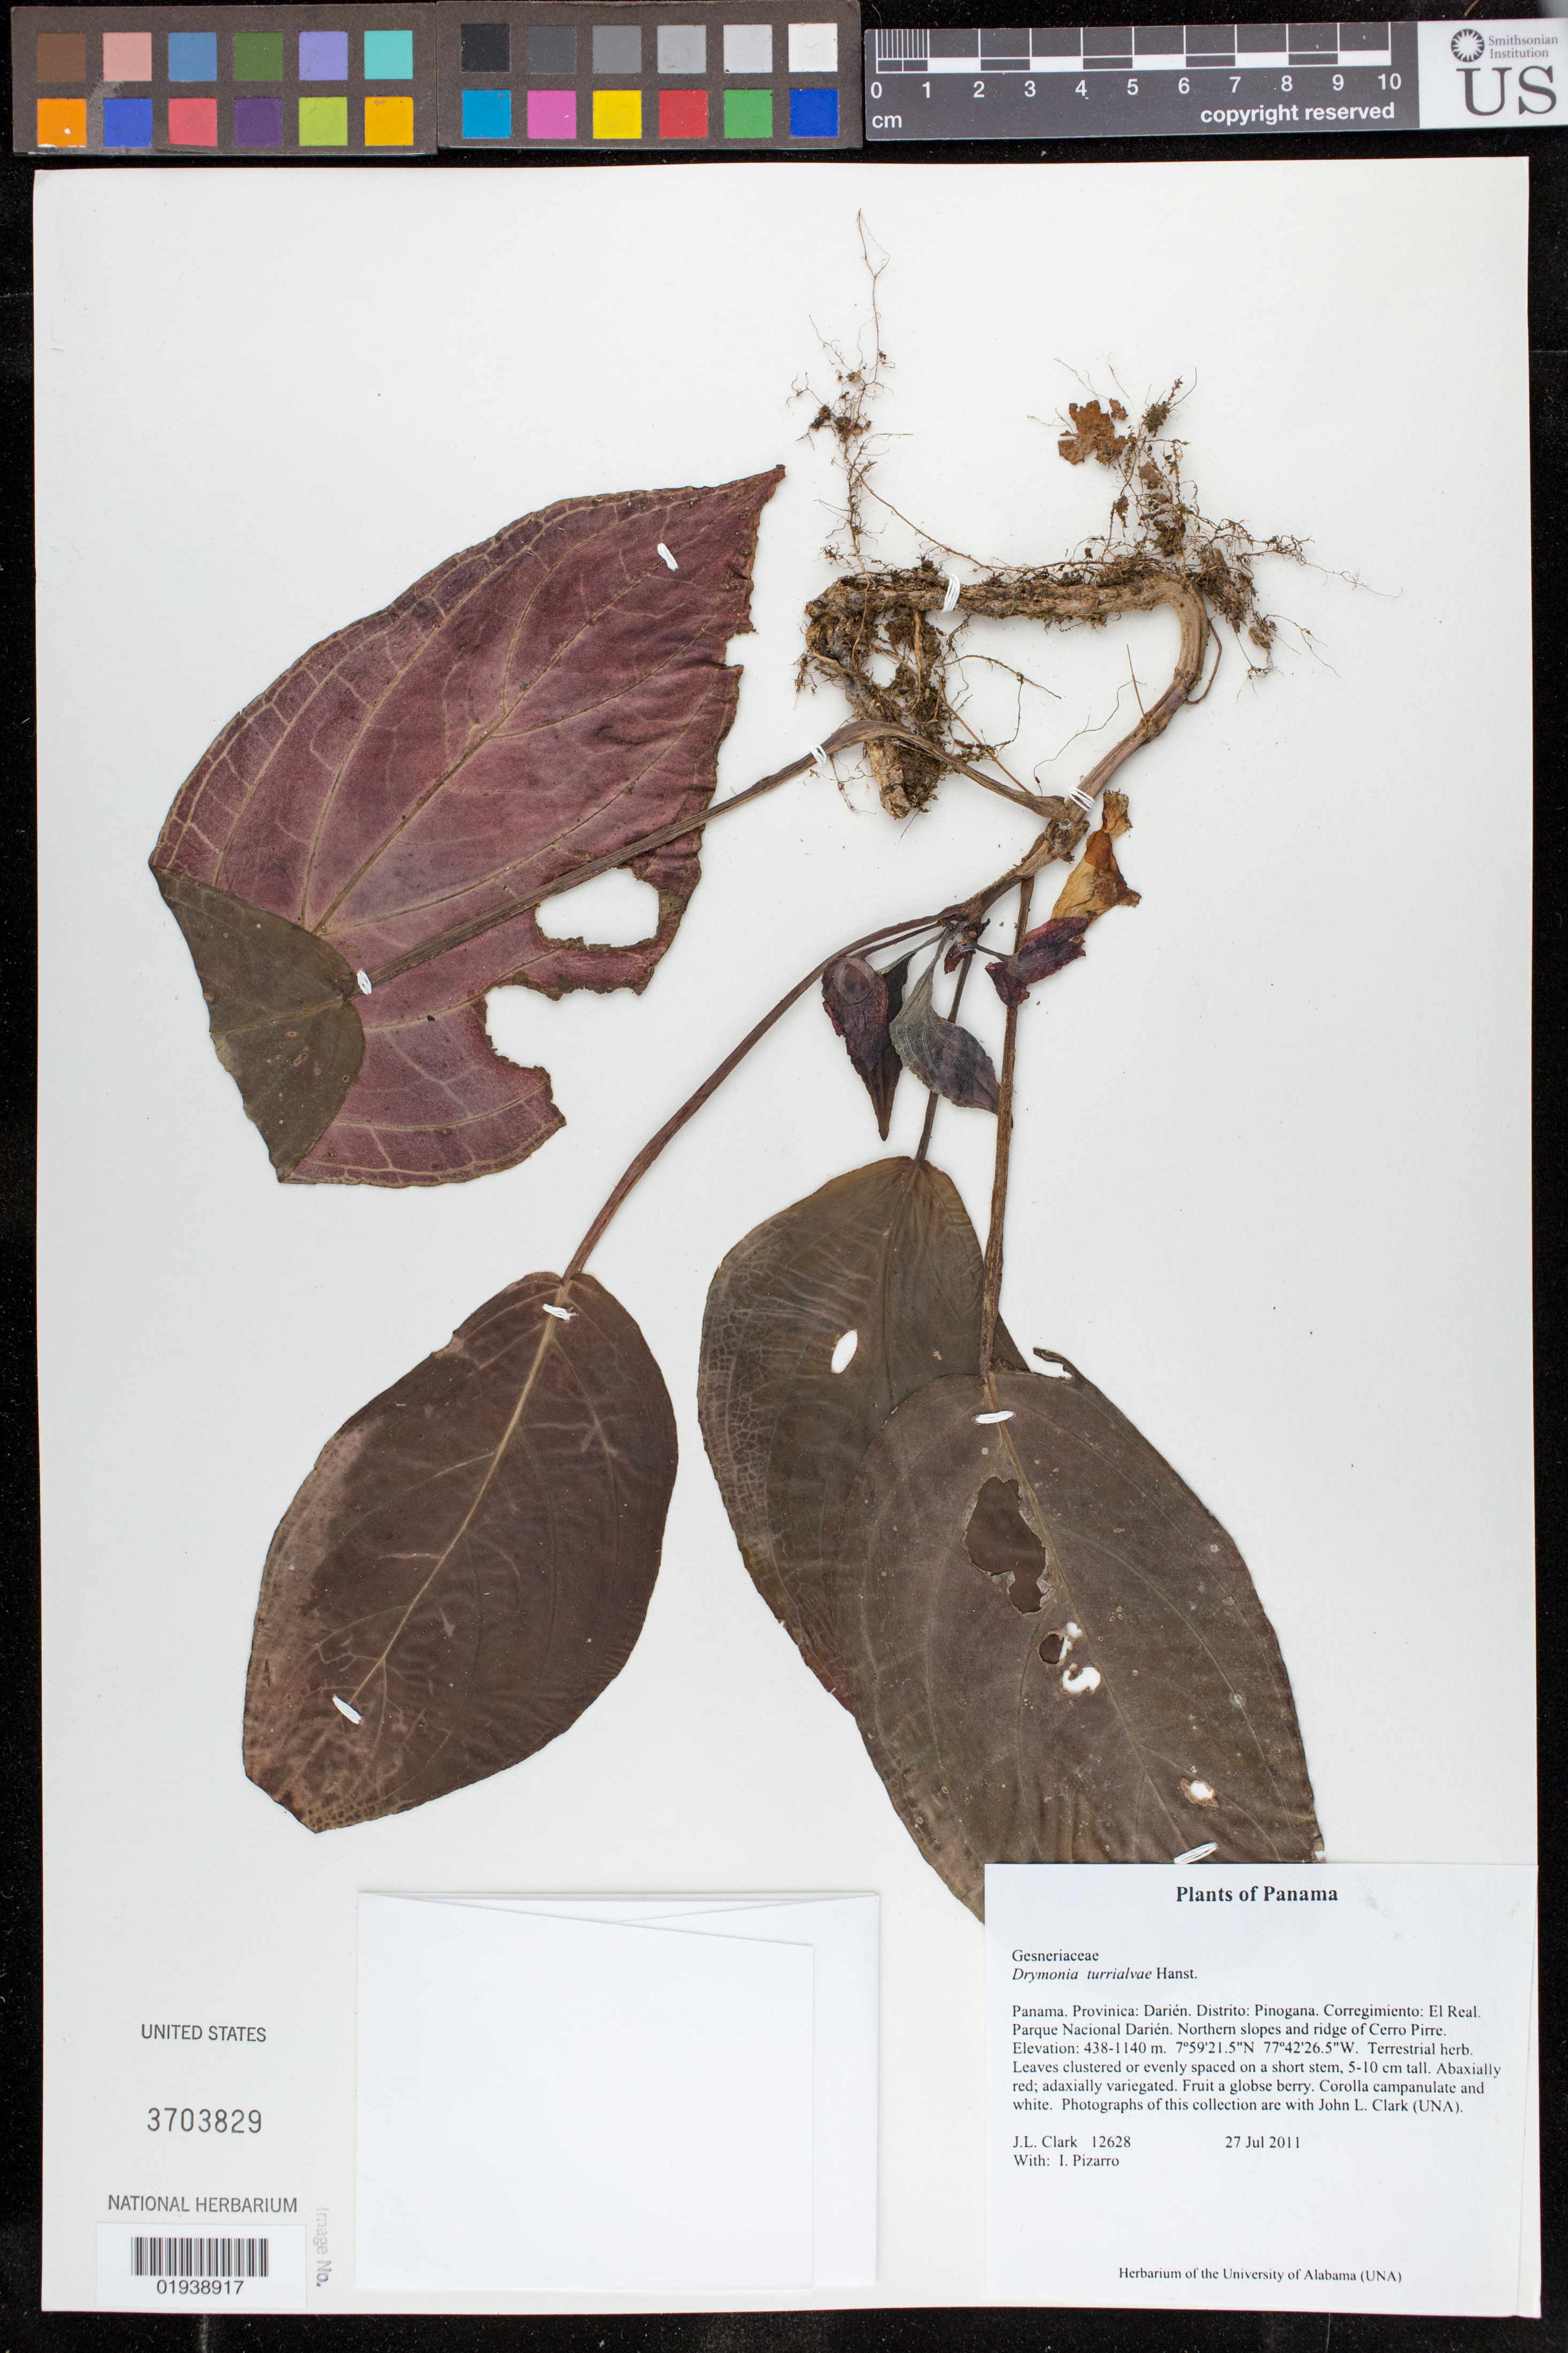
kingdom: Plantae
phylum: Tracheophyta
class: Magnoliopsida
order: Lamiales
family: Gesneriaceae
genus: Drymonia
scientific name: Drymonia turrialvae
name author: Hanst.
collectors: J. L. Clark & I. Pizarro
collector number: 12628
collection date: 2011-07-27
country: Panama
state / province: Darién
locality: Distrito: Pinogana. Corregimiento: El Real. Parque Nacional Darien, Rancho Frio. Northern slopes and ridge of Cerro Pirre.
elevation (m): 438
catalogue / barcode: US 3703829